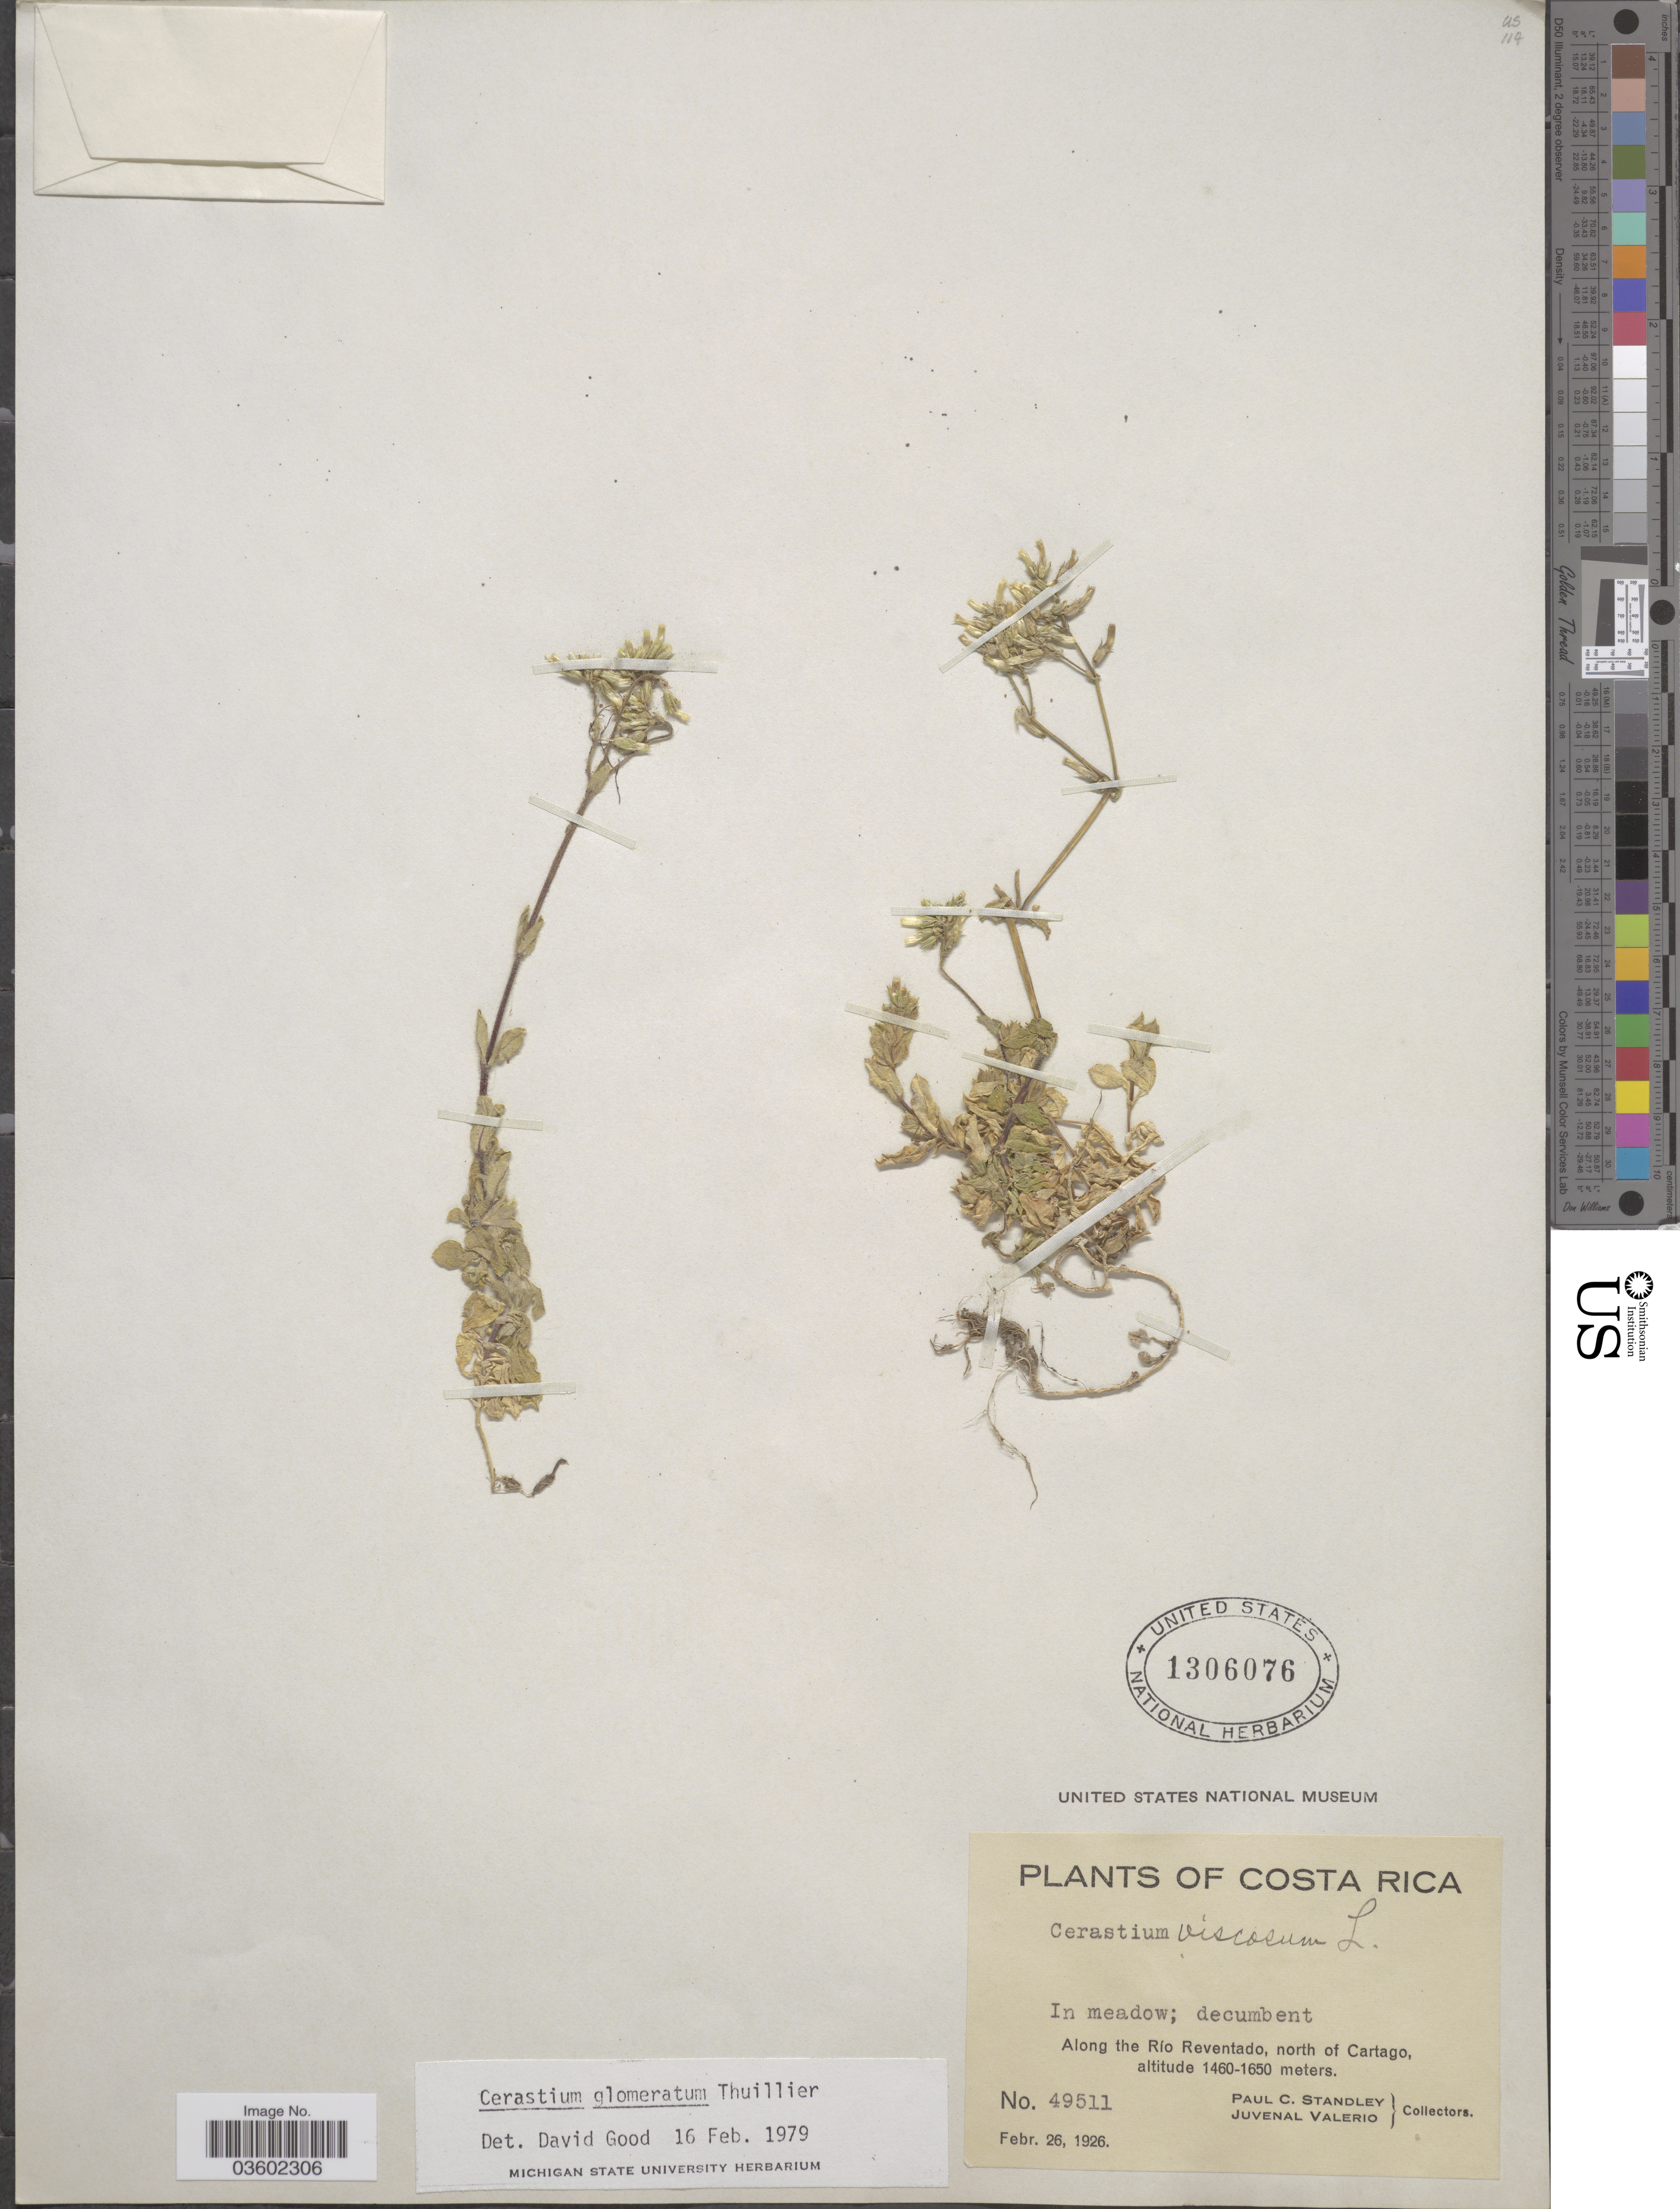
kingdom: Plantae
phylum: Tracheophyta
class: Magnoliopsida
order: Caryophyllales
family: Caryophyllaceae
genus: Cerastium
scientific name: Cerastium glomeratum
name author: Thuill.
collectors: P. C. Standley & J. Valerio R.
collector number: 49511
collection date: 1926-02-26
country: Costa Rica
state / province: Cartago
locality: Along the Río Reventado, north of Cartago.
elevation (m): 1460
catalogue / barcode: US 1306076